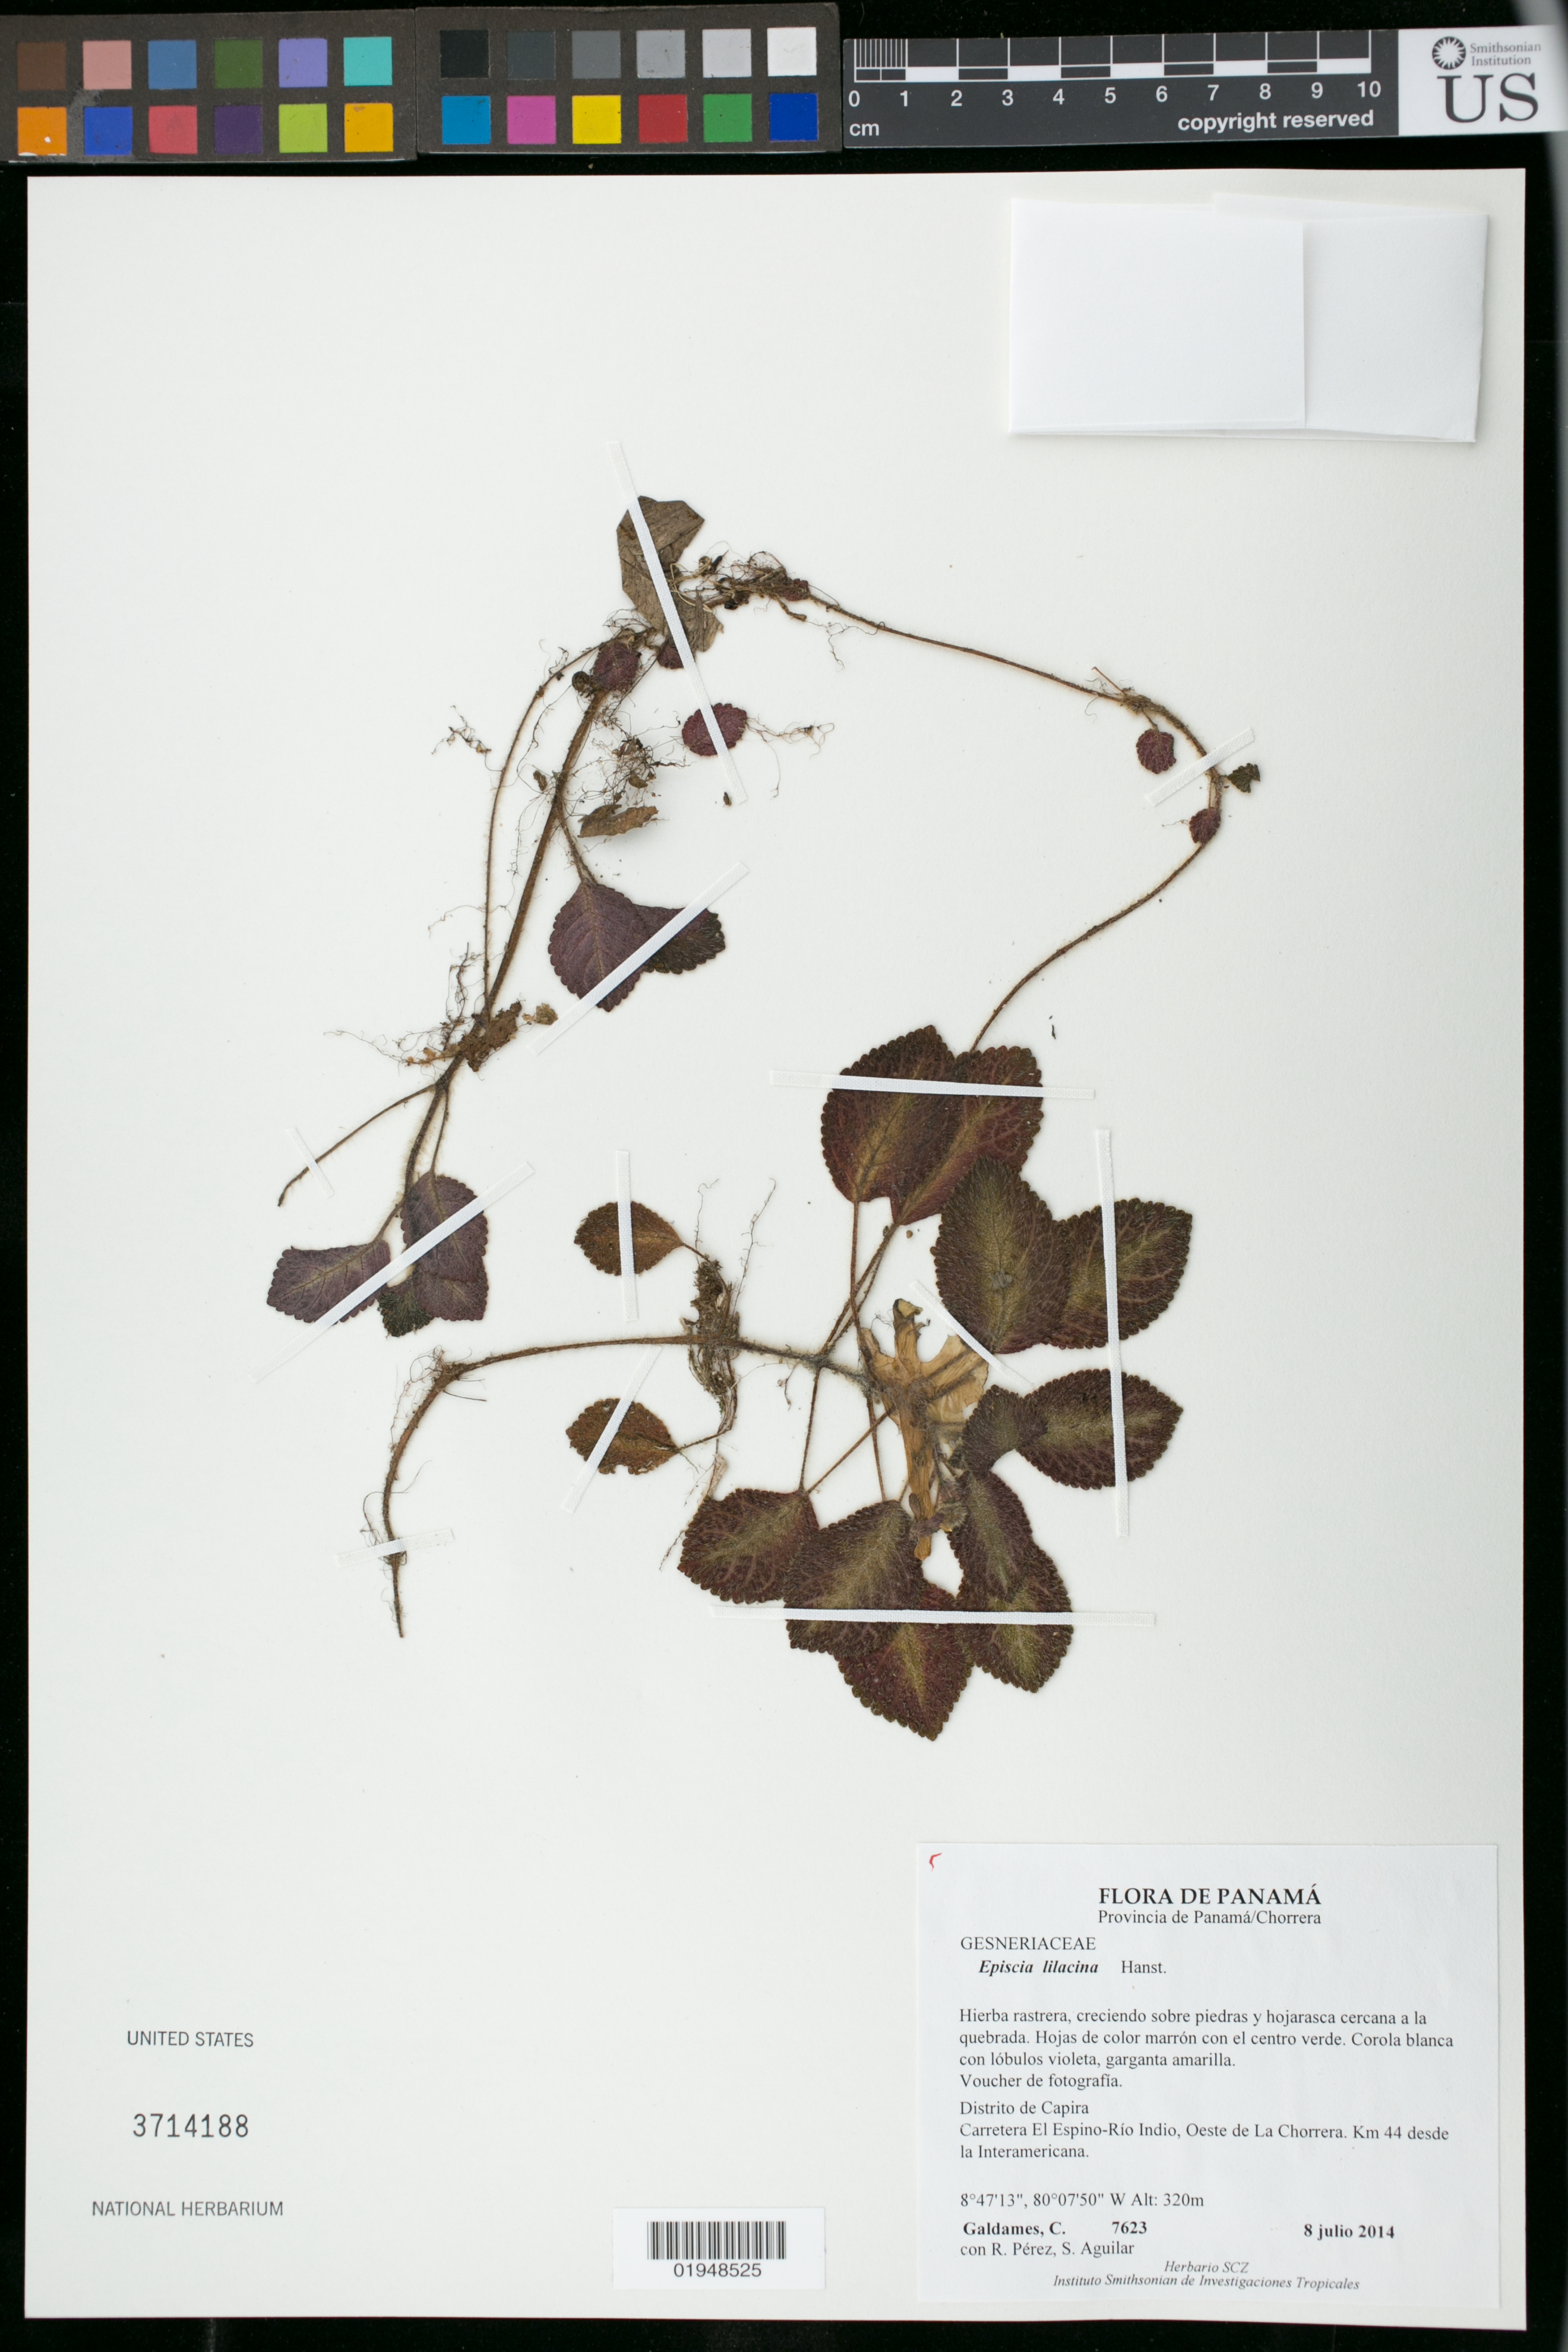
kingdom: Plantae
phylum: Tracheophyta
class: Magnoliopsida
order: Lamiales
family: Gesneriaceae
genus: Episcia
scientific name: Episcia lilacina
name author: Hanst.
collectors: C. Galdames, R. Perez & S. Aguilar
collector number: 7623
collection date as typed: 8 julio 2014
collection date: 2014-07-08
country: Panama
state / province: Panamá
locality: Distrito de Capira, Carretera El Espino-Rio Indio, Oeste de La Chorrera, km 44 desde la Interamericana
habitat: hierba rastrera, creciendo sobre piedras y hojarasca cercana a la quebrada.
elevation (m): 320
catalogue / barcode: US 3714188